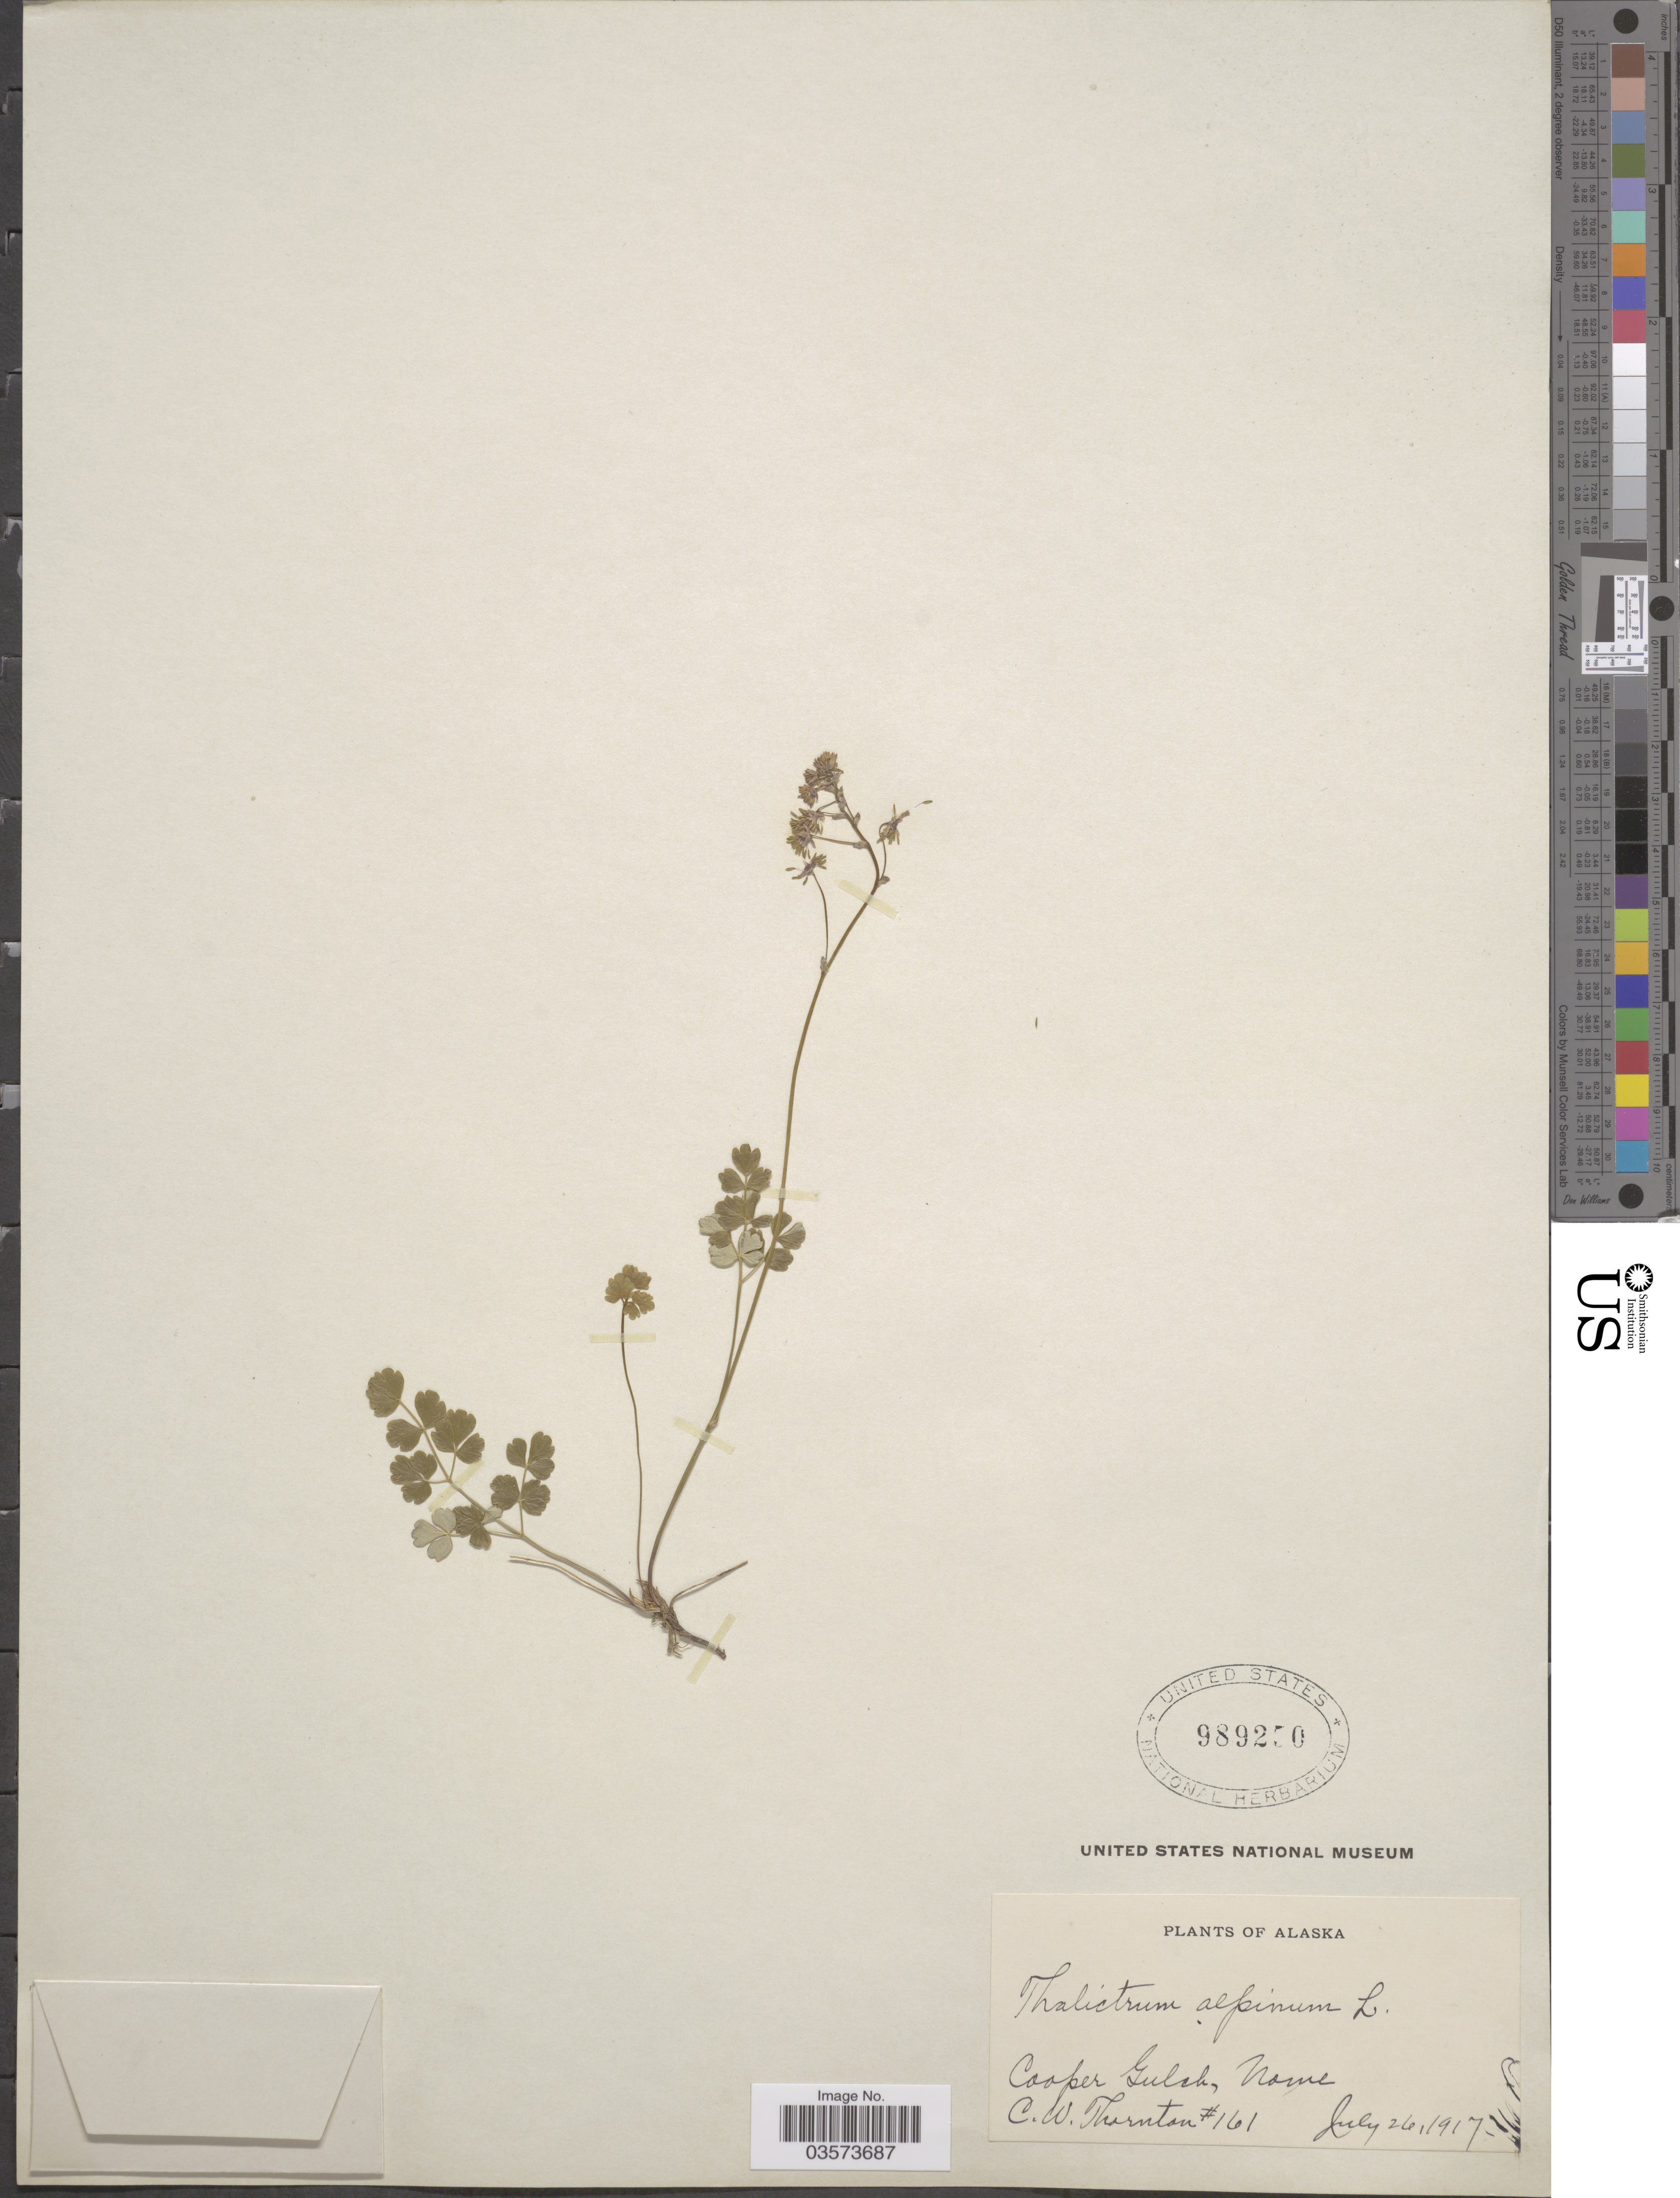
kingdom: Plantae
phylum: Tracheophyta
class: Magnoliopsida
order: Ranunculales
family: Ranunculaceae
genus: Thalictrum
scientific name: Thalictrum alpinum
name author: L.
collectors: C. Thornton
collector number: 161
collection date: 1917-07-26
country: United States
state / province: Alaska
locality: Cooper Gulch, Nome.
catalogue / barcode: US 989250